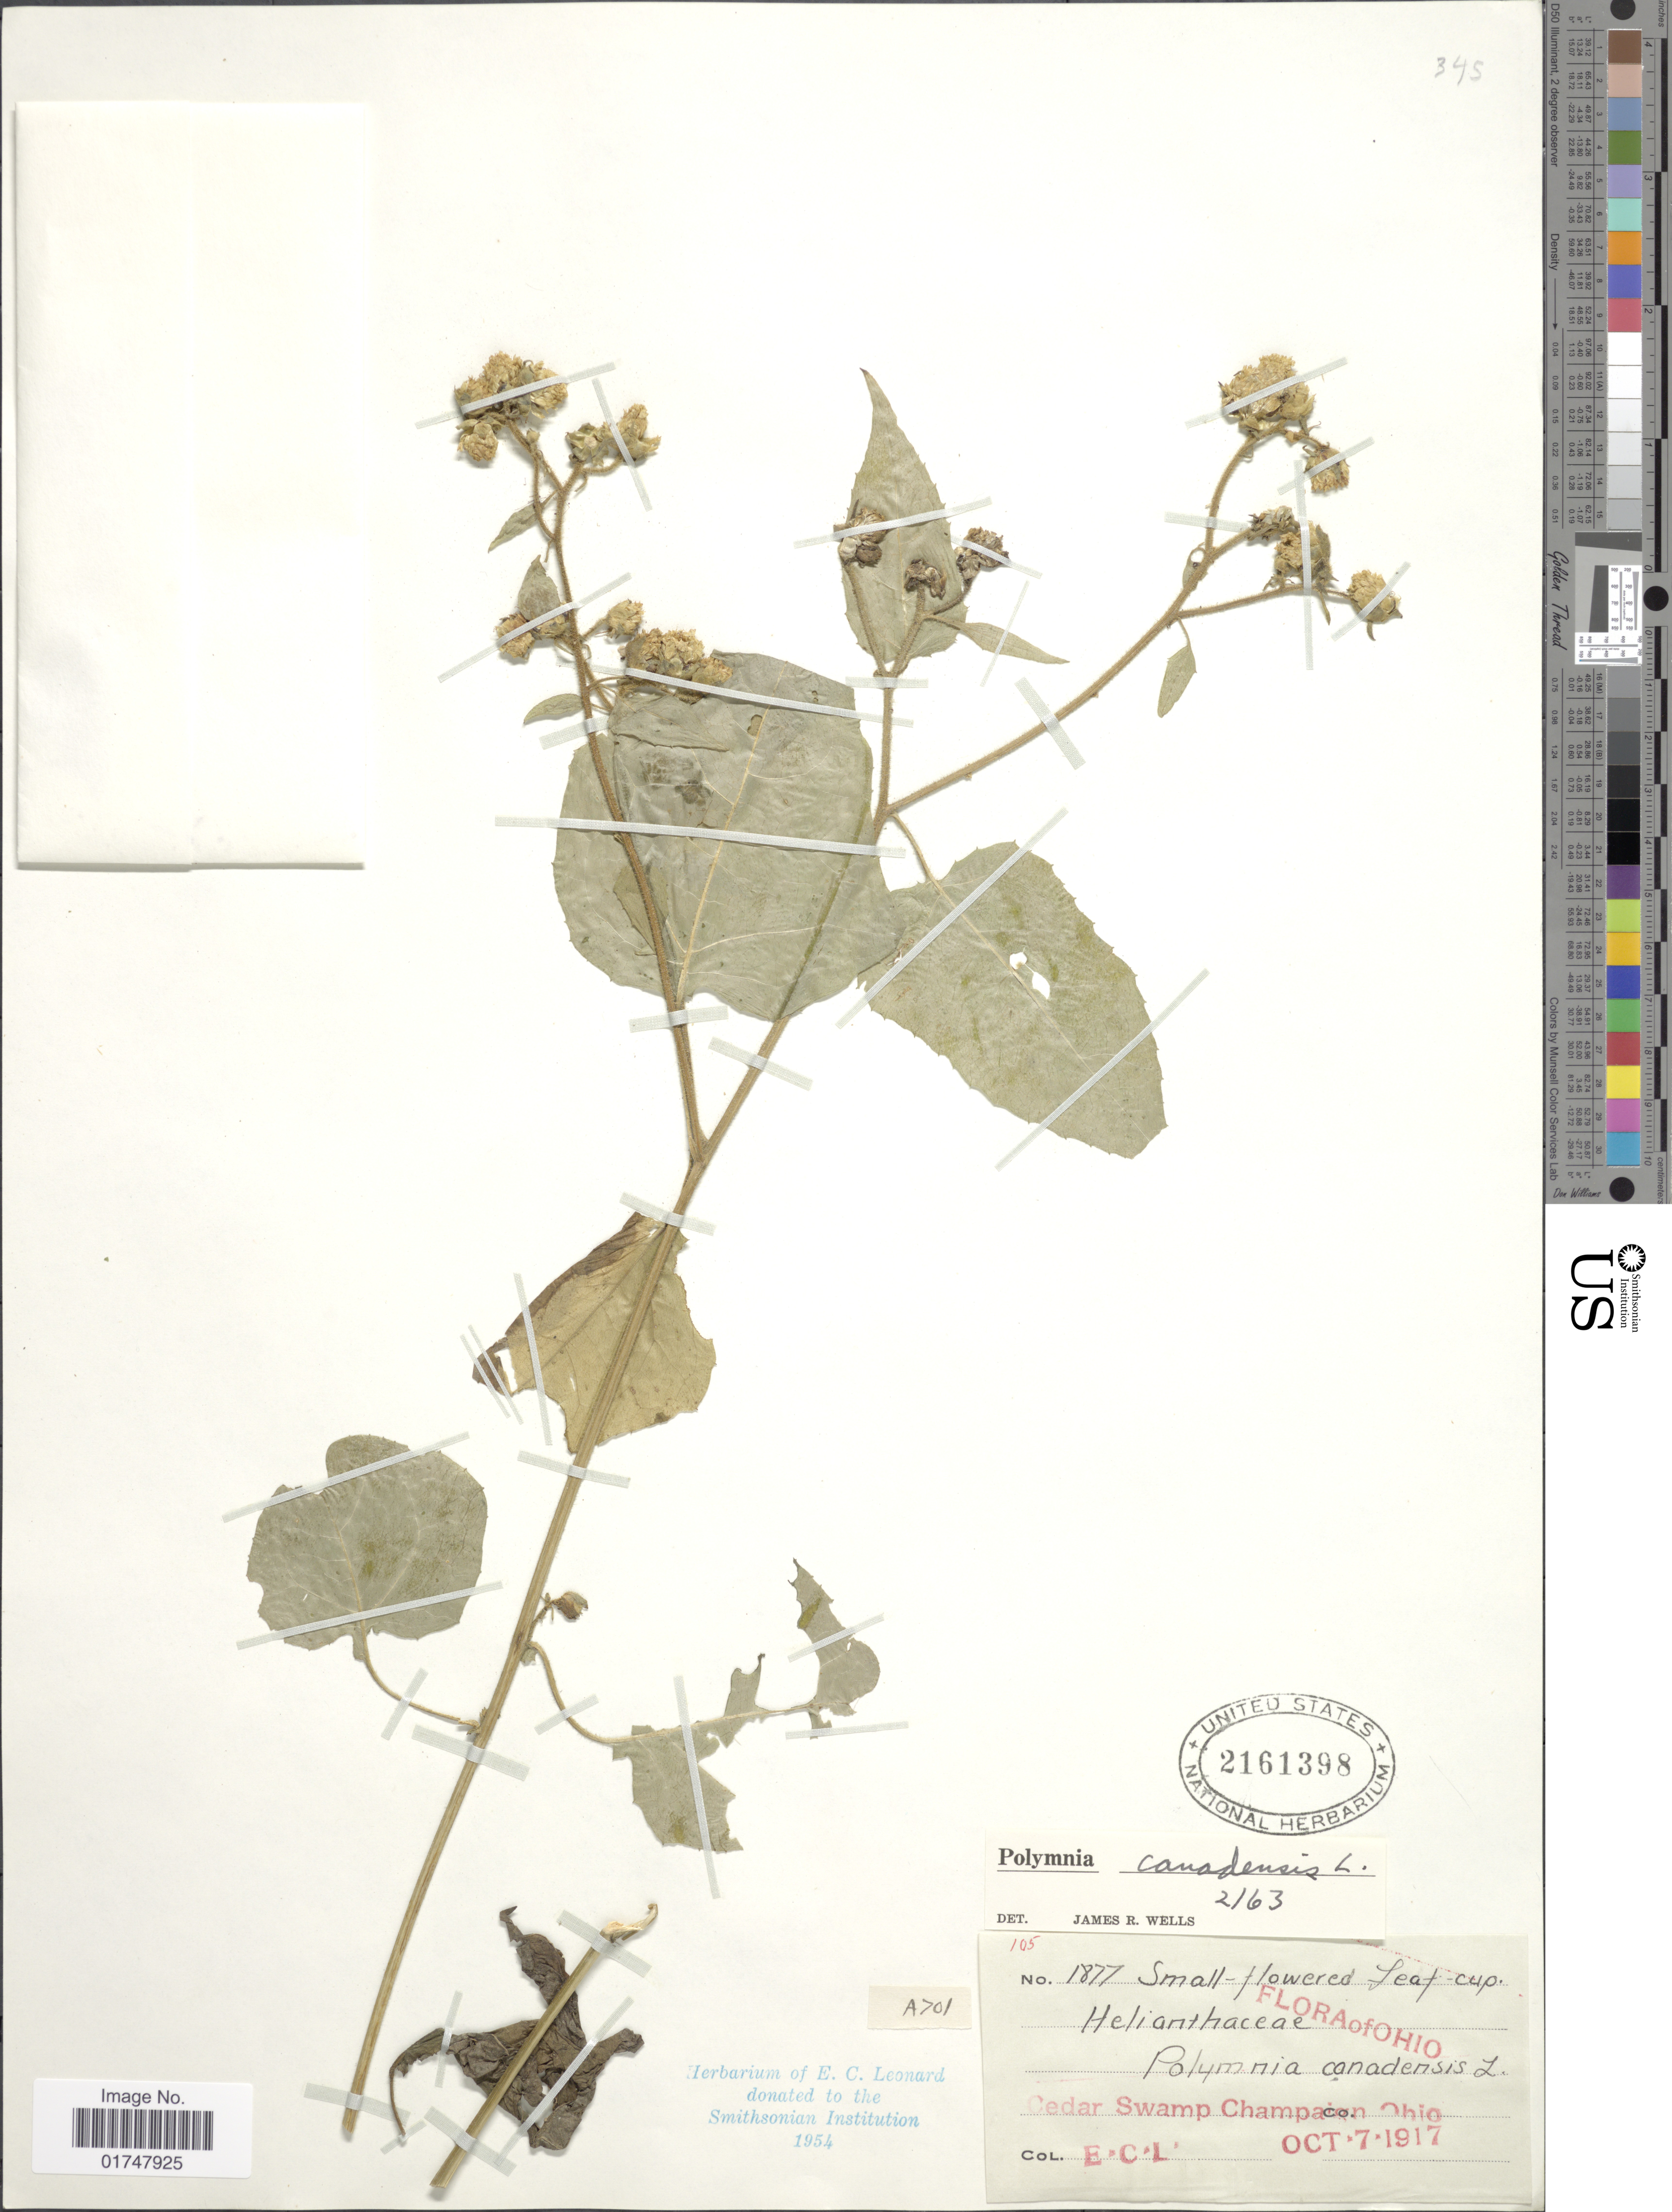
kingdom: Plantae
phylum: Tracheophyta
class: Magnoliopsida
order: Asterales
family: Asteraceae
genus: Polymnia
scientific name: Polymnia canadensis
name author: L.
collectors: E. C. Leonard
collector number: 1877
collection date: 1917-10-07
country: United States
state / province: Ohio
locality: Cedar Swamp Champaign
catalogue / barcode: US 2161398